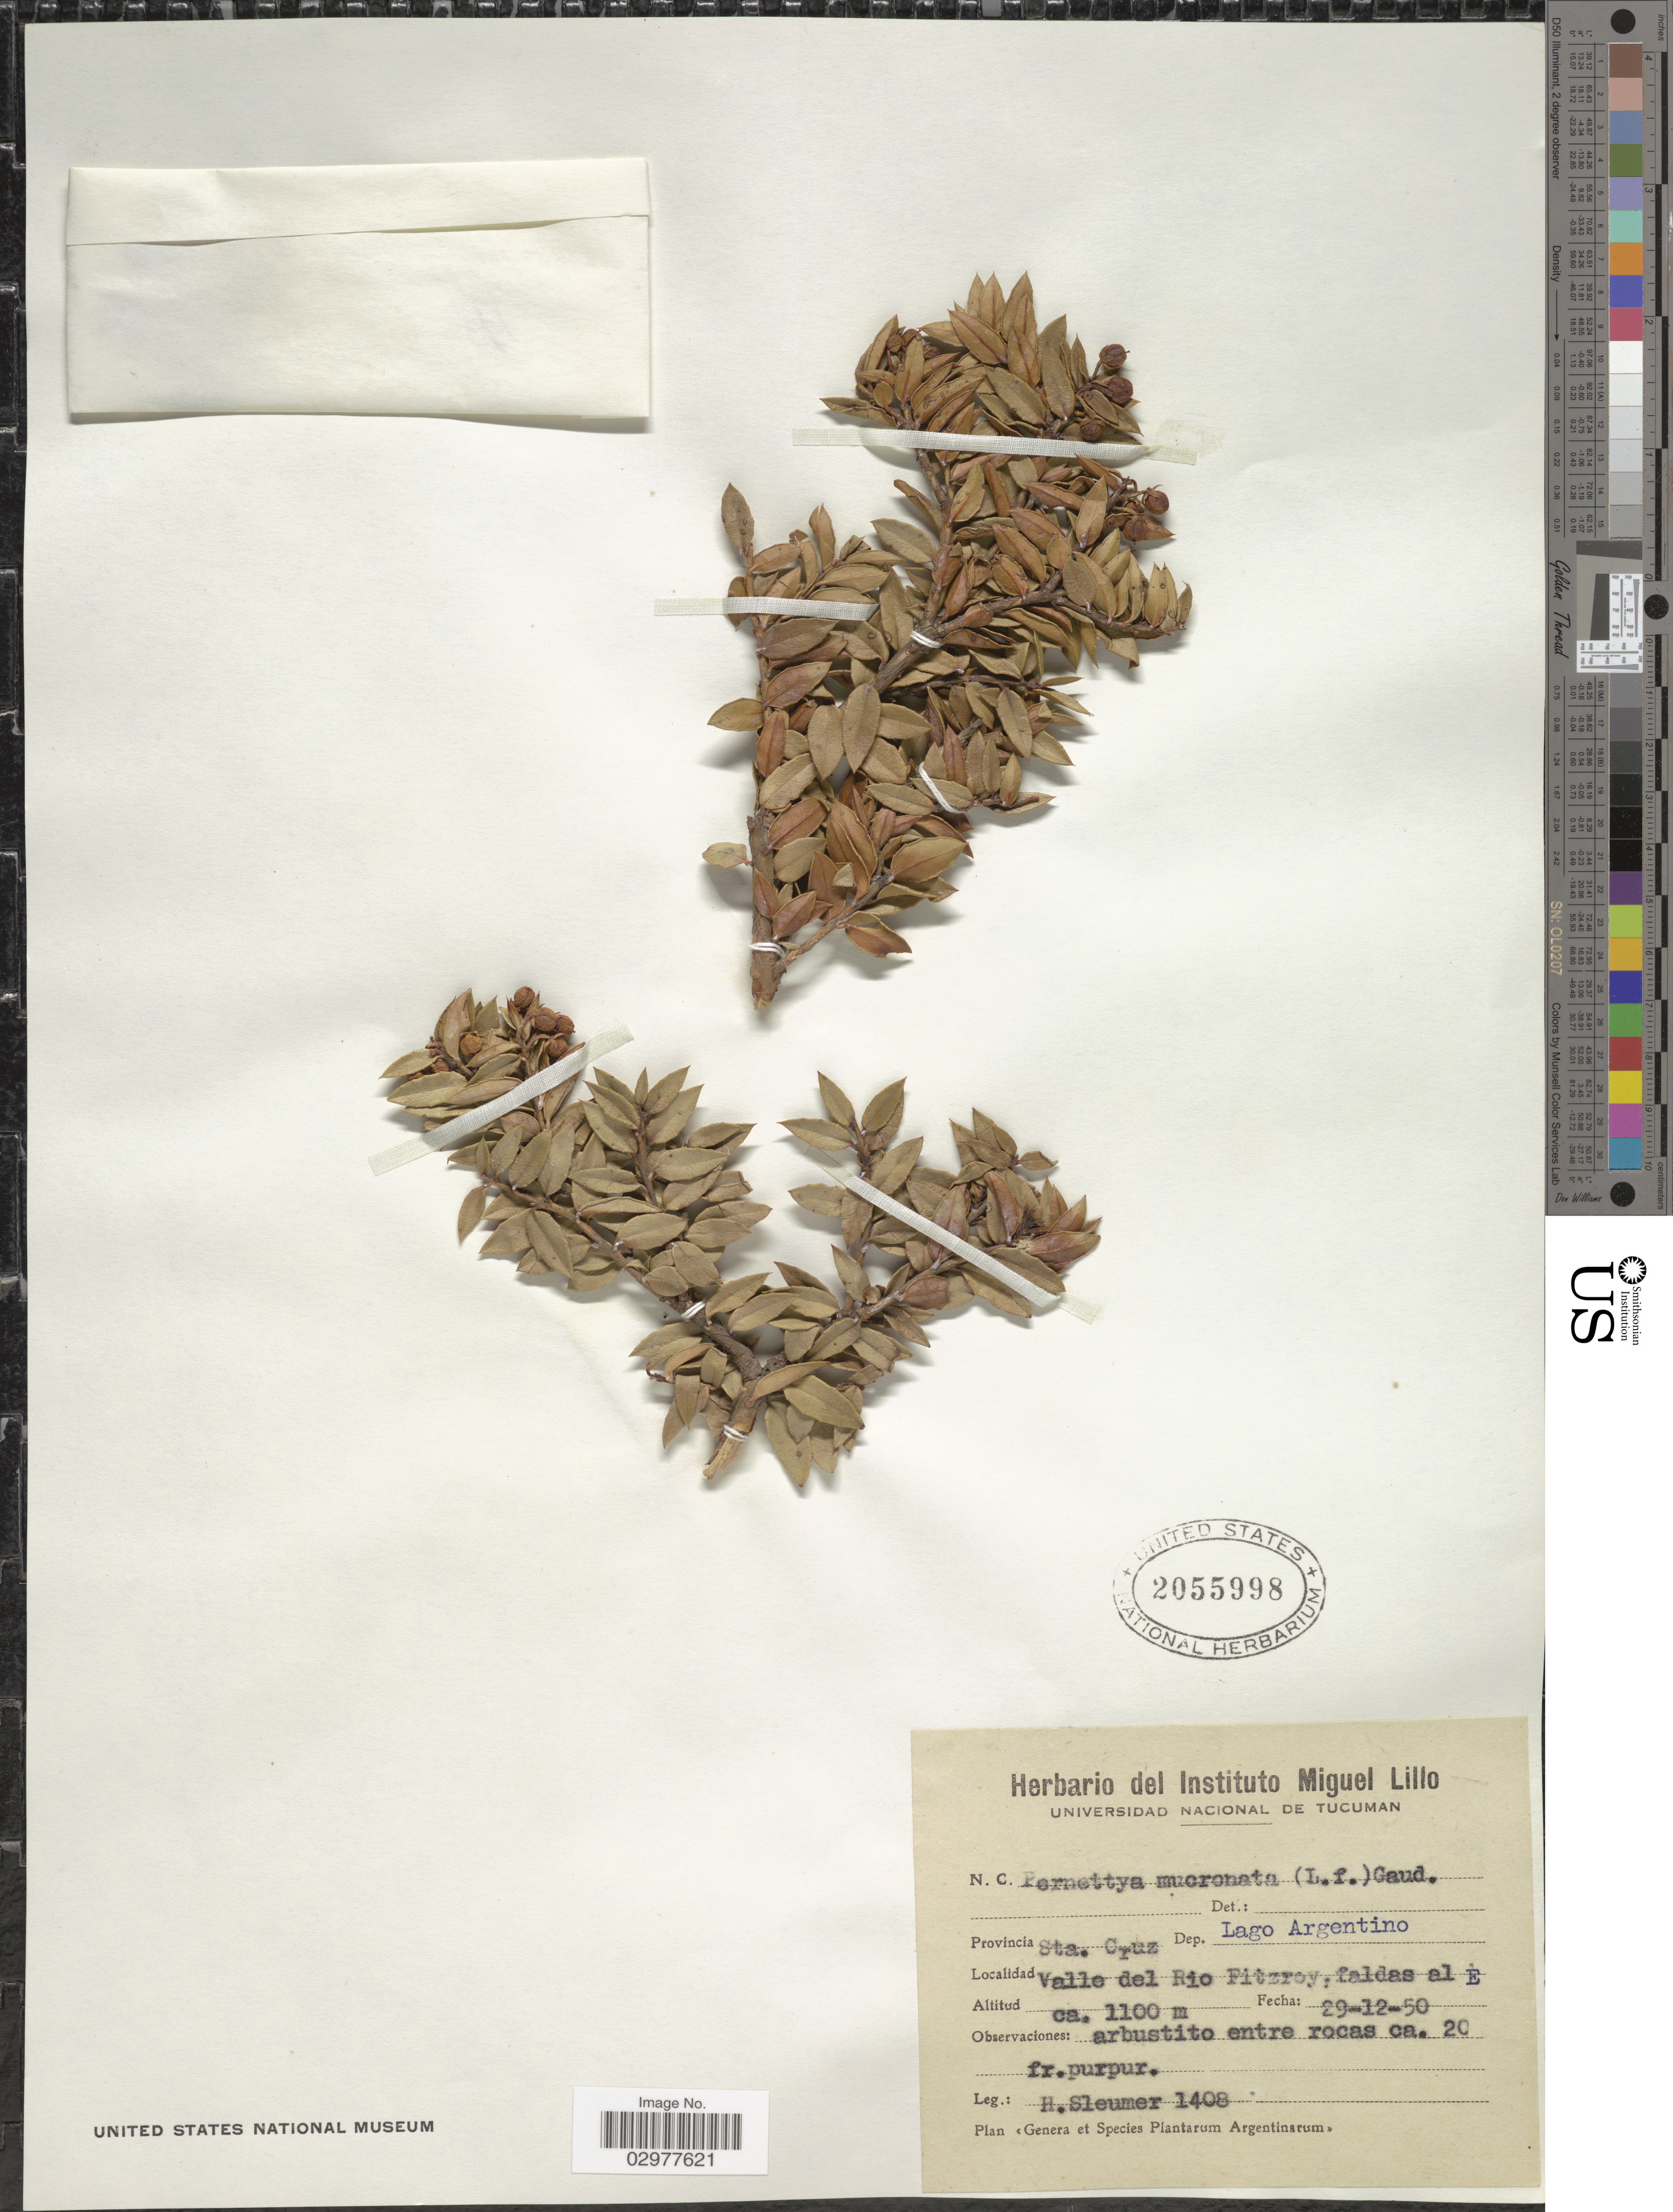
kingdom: Plantae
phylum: Tracheophyta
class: Magnoliopsida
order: Ericales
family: Ericaceae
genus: Pernettya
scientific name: Pernettya mucronata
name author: (L. f.) Gaudich. ex A. Spreng.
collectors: H. O. Sleumer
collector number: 1408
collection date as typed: Transcribed d/m/y: 29/12/50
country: Argentina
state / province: Santa Cruz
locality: Provincia Sta. Cruz, Dep. Lago Argentino, Valle del Rio Fitzroy: faldas al E.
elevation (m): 1100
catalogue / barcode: US 2055998